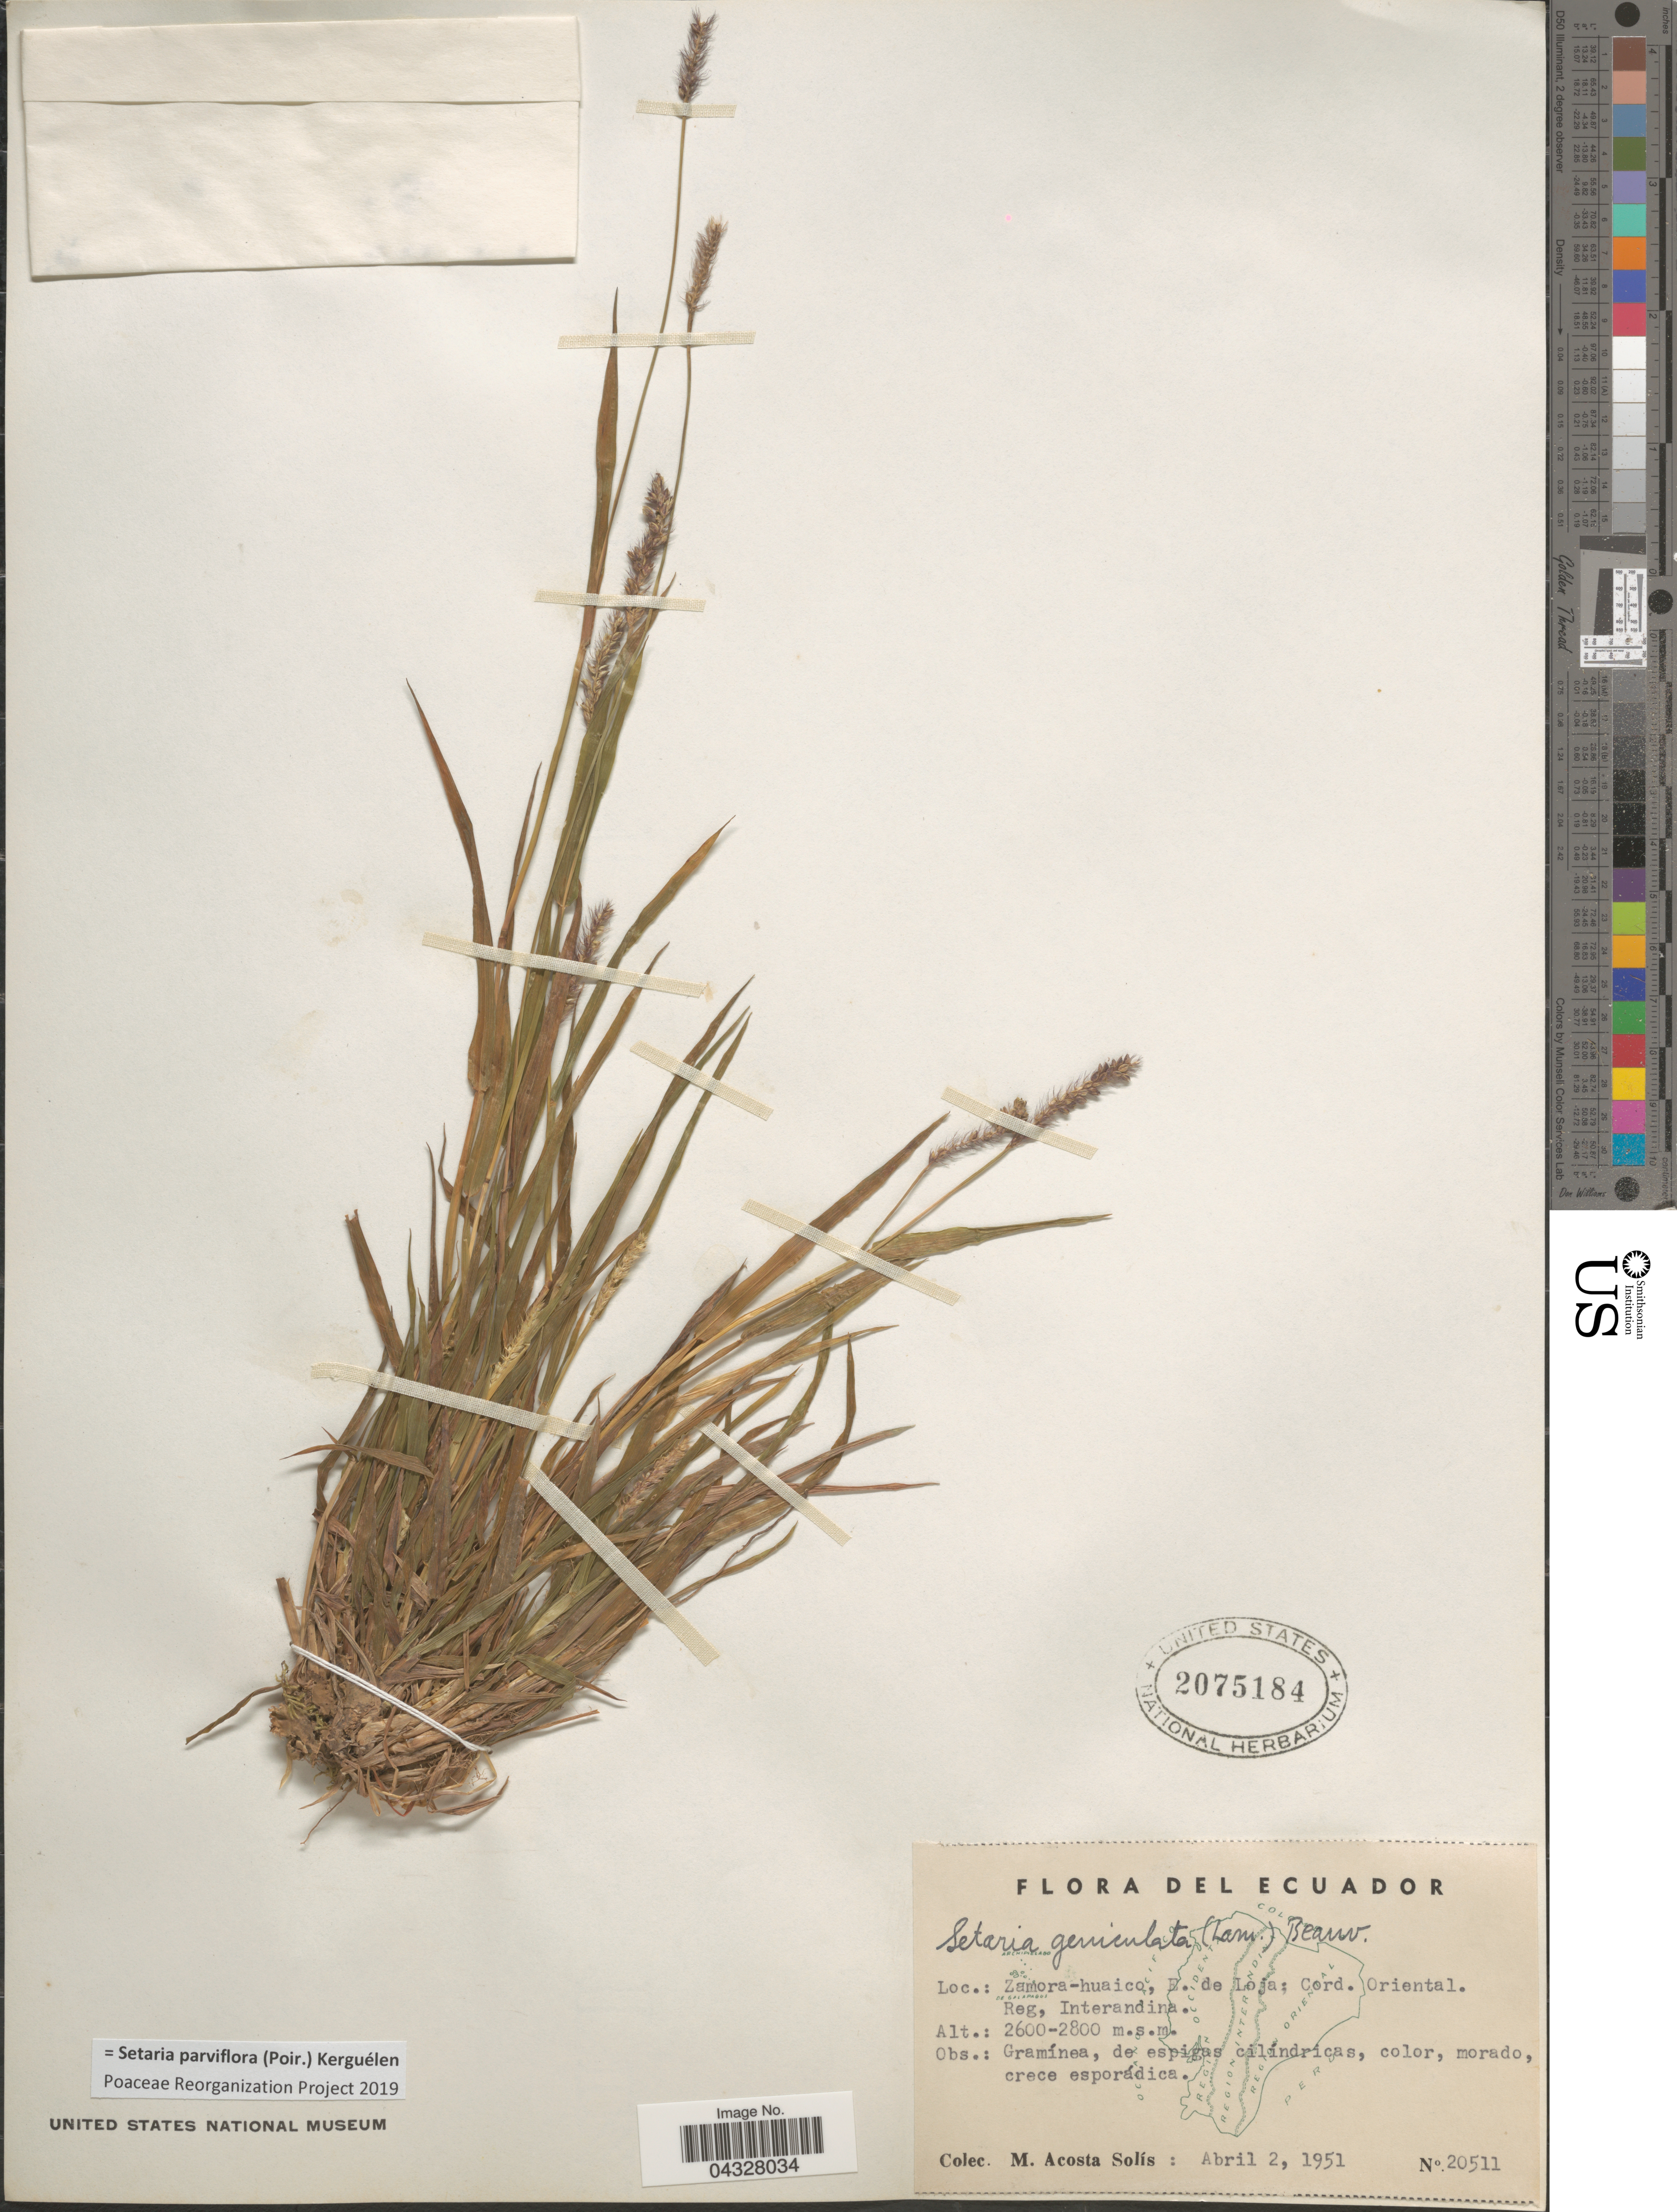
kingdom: Plantae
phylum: Tracheophyta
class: Liliopsida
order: Poales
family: Poaceae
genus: Setaria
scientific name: Setaria parviflora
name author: (Poir.) Kerguélen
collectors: M. Acosta Solis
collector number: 20511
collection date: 1951-04-02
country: Ecuador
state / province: Loja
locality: Zamora-huaico, E. de Loja; Cord. Oriental. Reg, Interandina.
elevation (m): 2600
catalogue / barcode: US 2075184